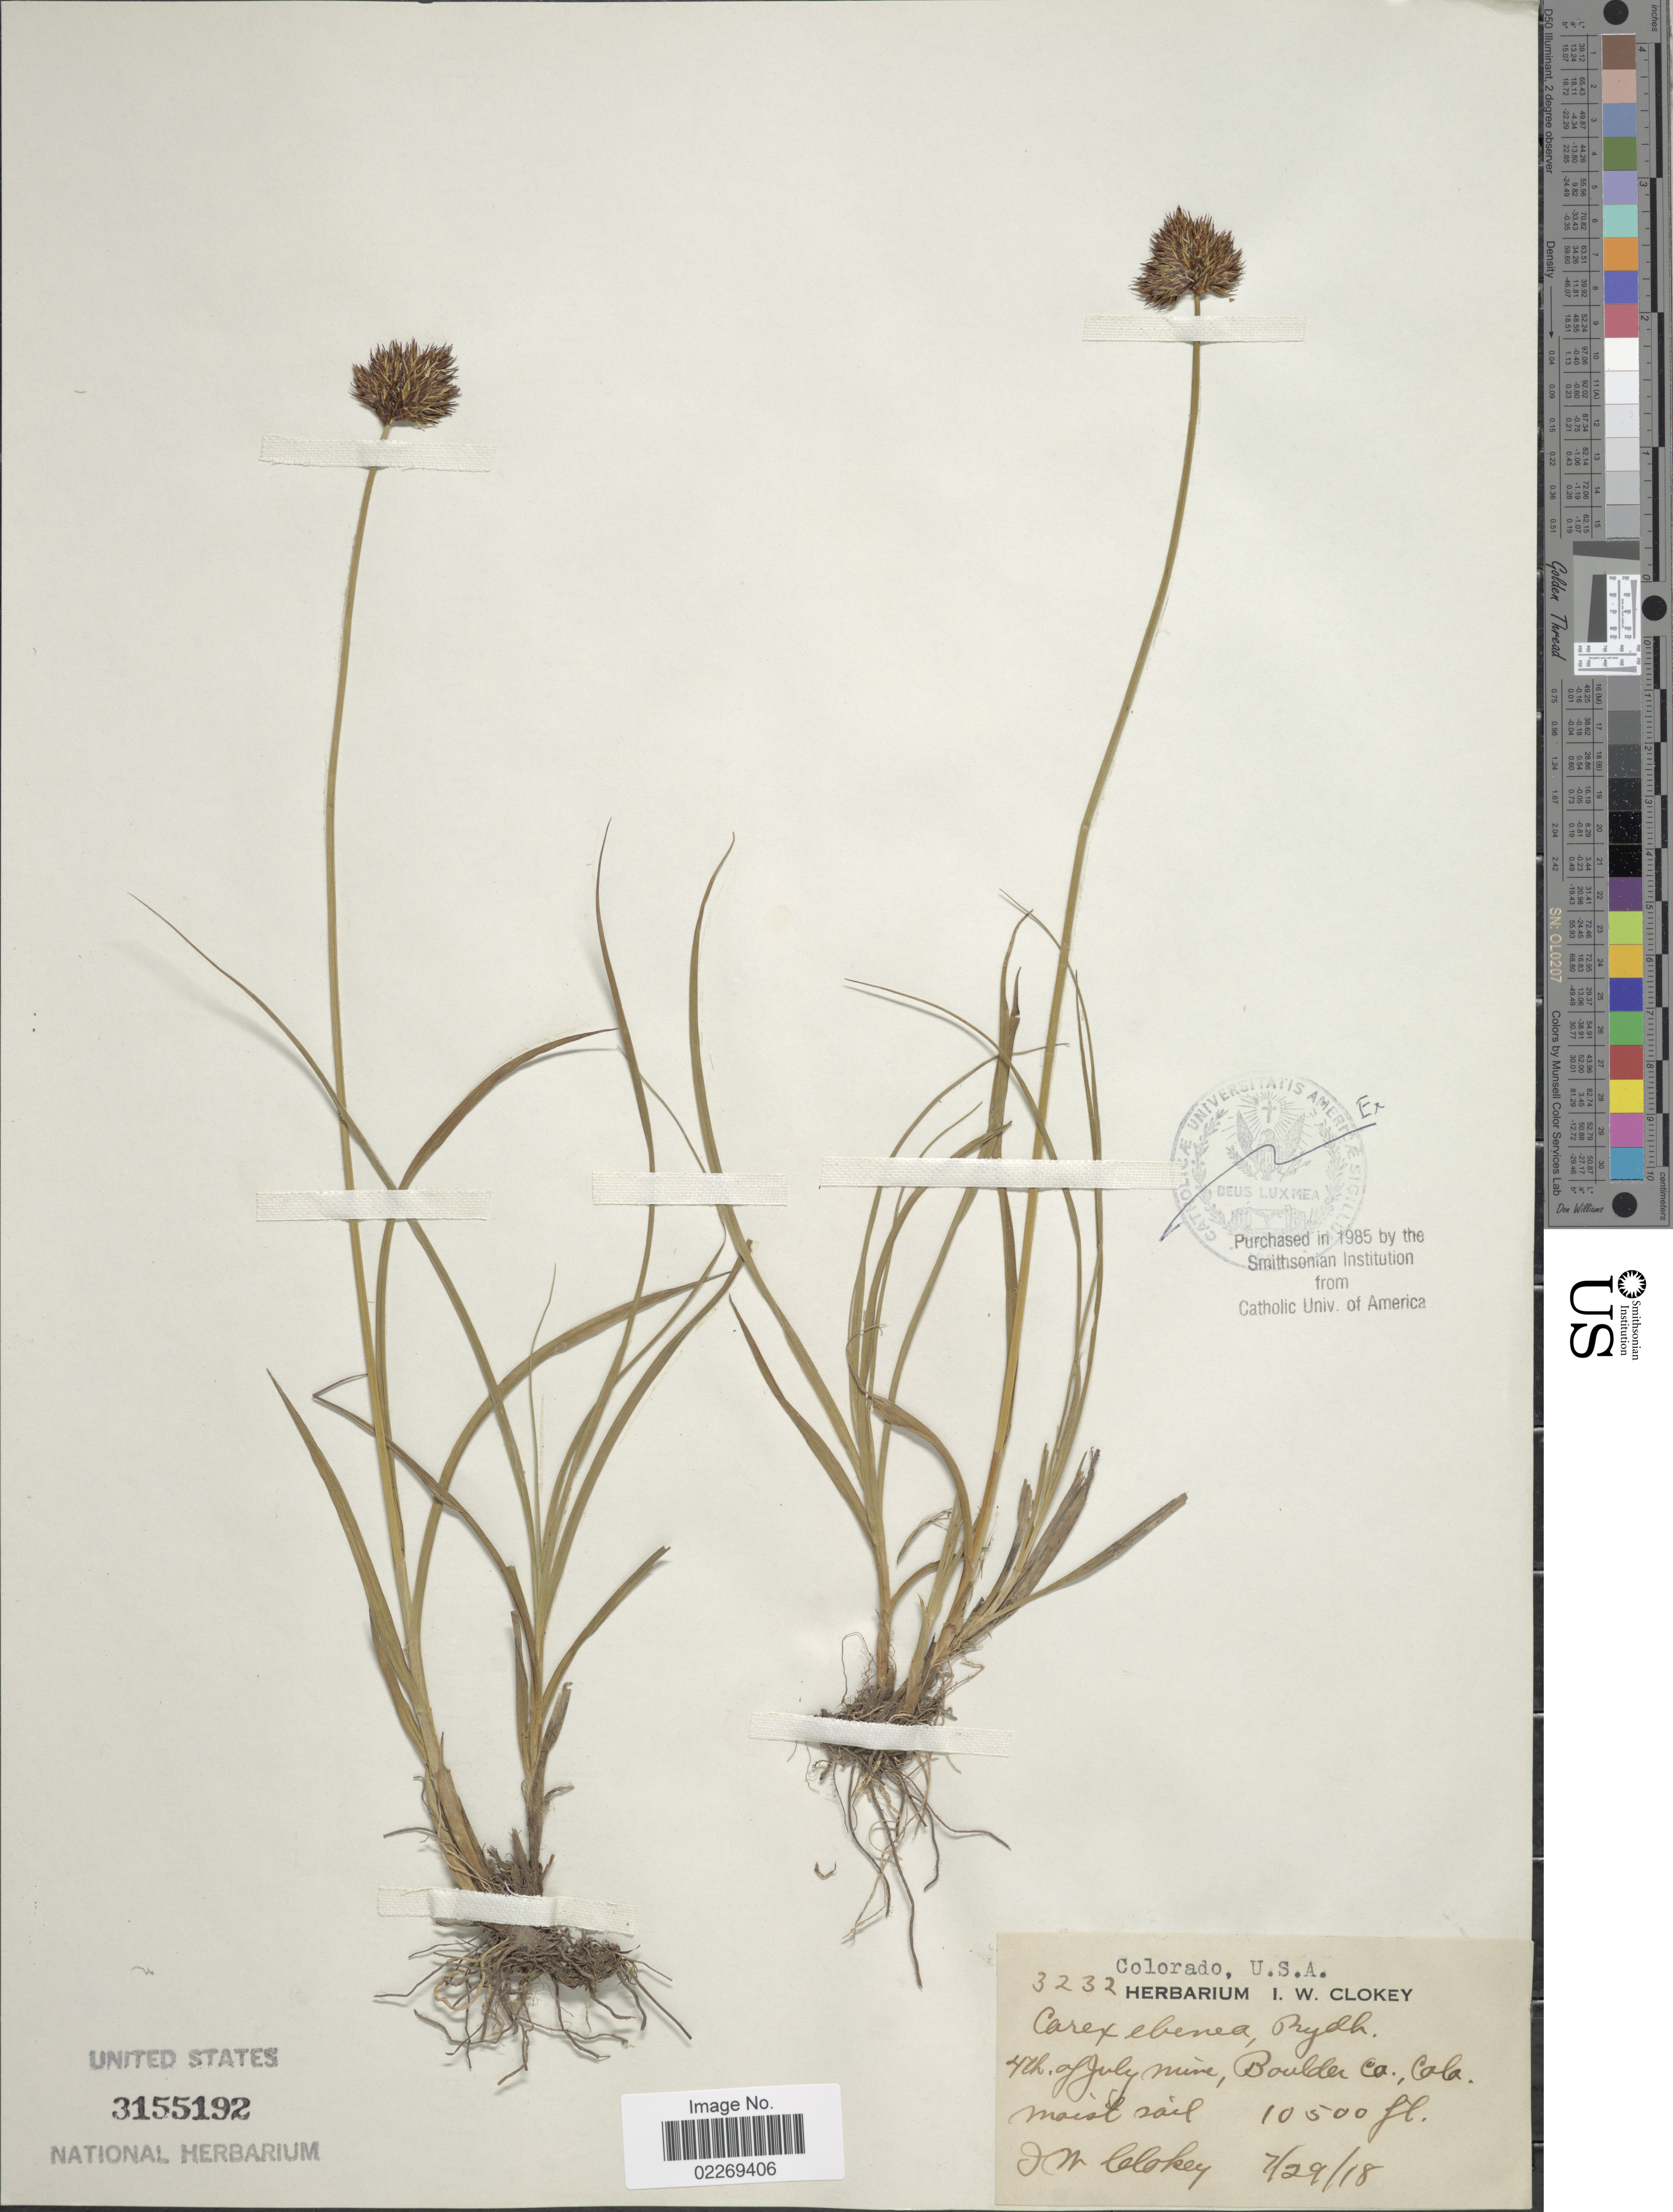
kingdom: Plantae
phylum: Tracheophyta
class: Liliopsida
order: Poales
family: Cyperaceae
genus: Carex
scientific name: Carex ebenea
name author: Rydb.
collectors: I. W. Clokey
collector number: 3232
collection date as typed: Transcribed d/m/y: 29/7/18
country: United States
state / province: Colorado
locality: U.S.A. 4th of July Mine. Boulder Co. Colo.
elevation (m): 3200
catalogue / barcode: US 3155192